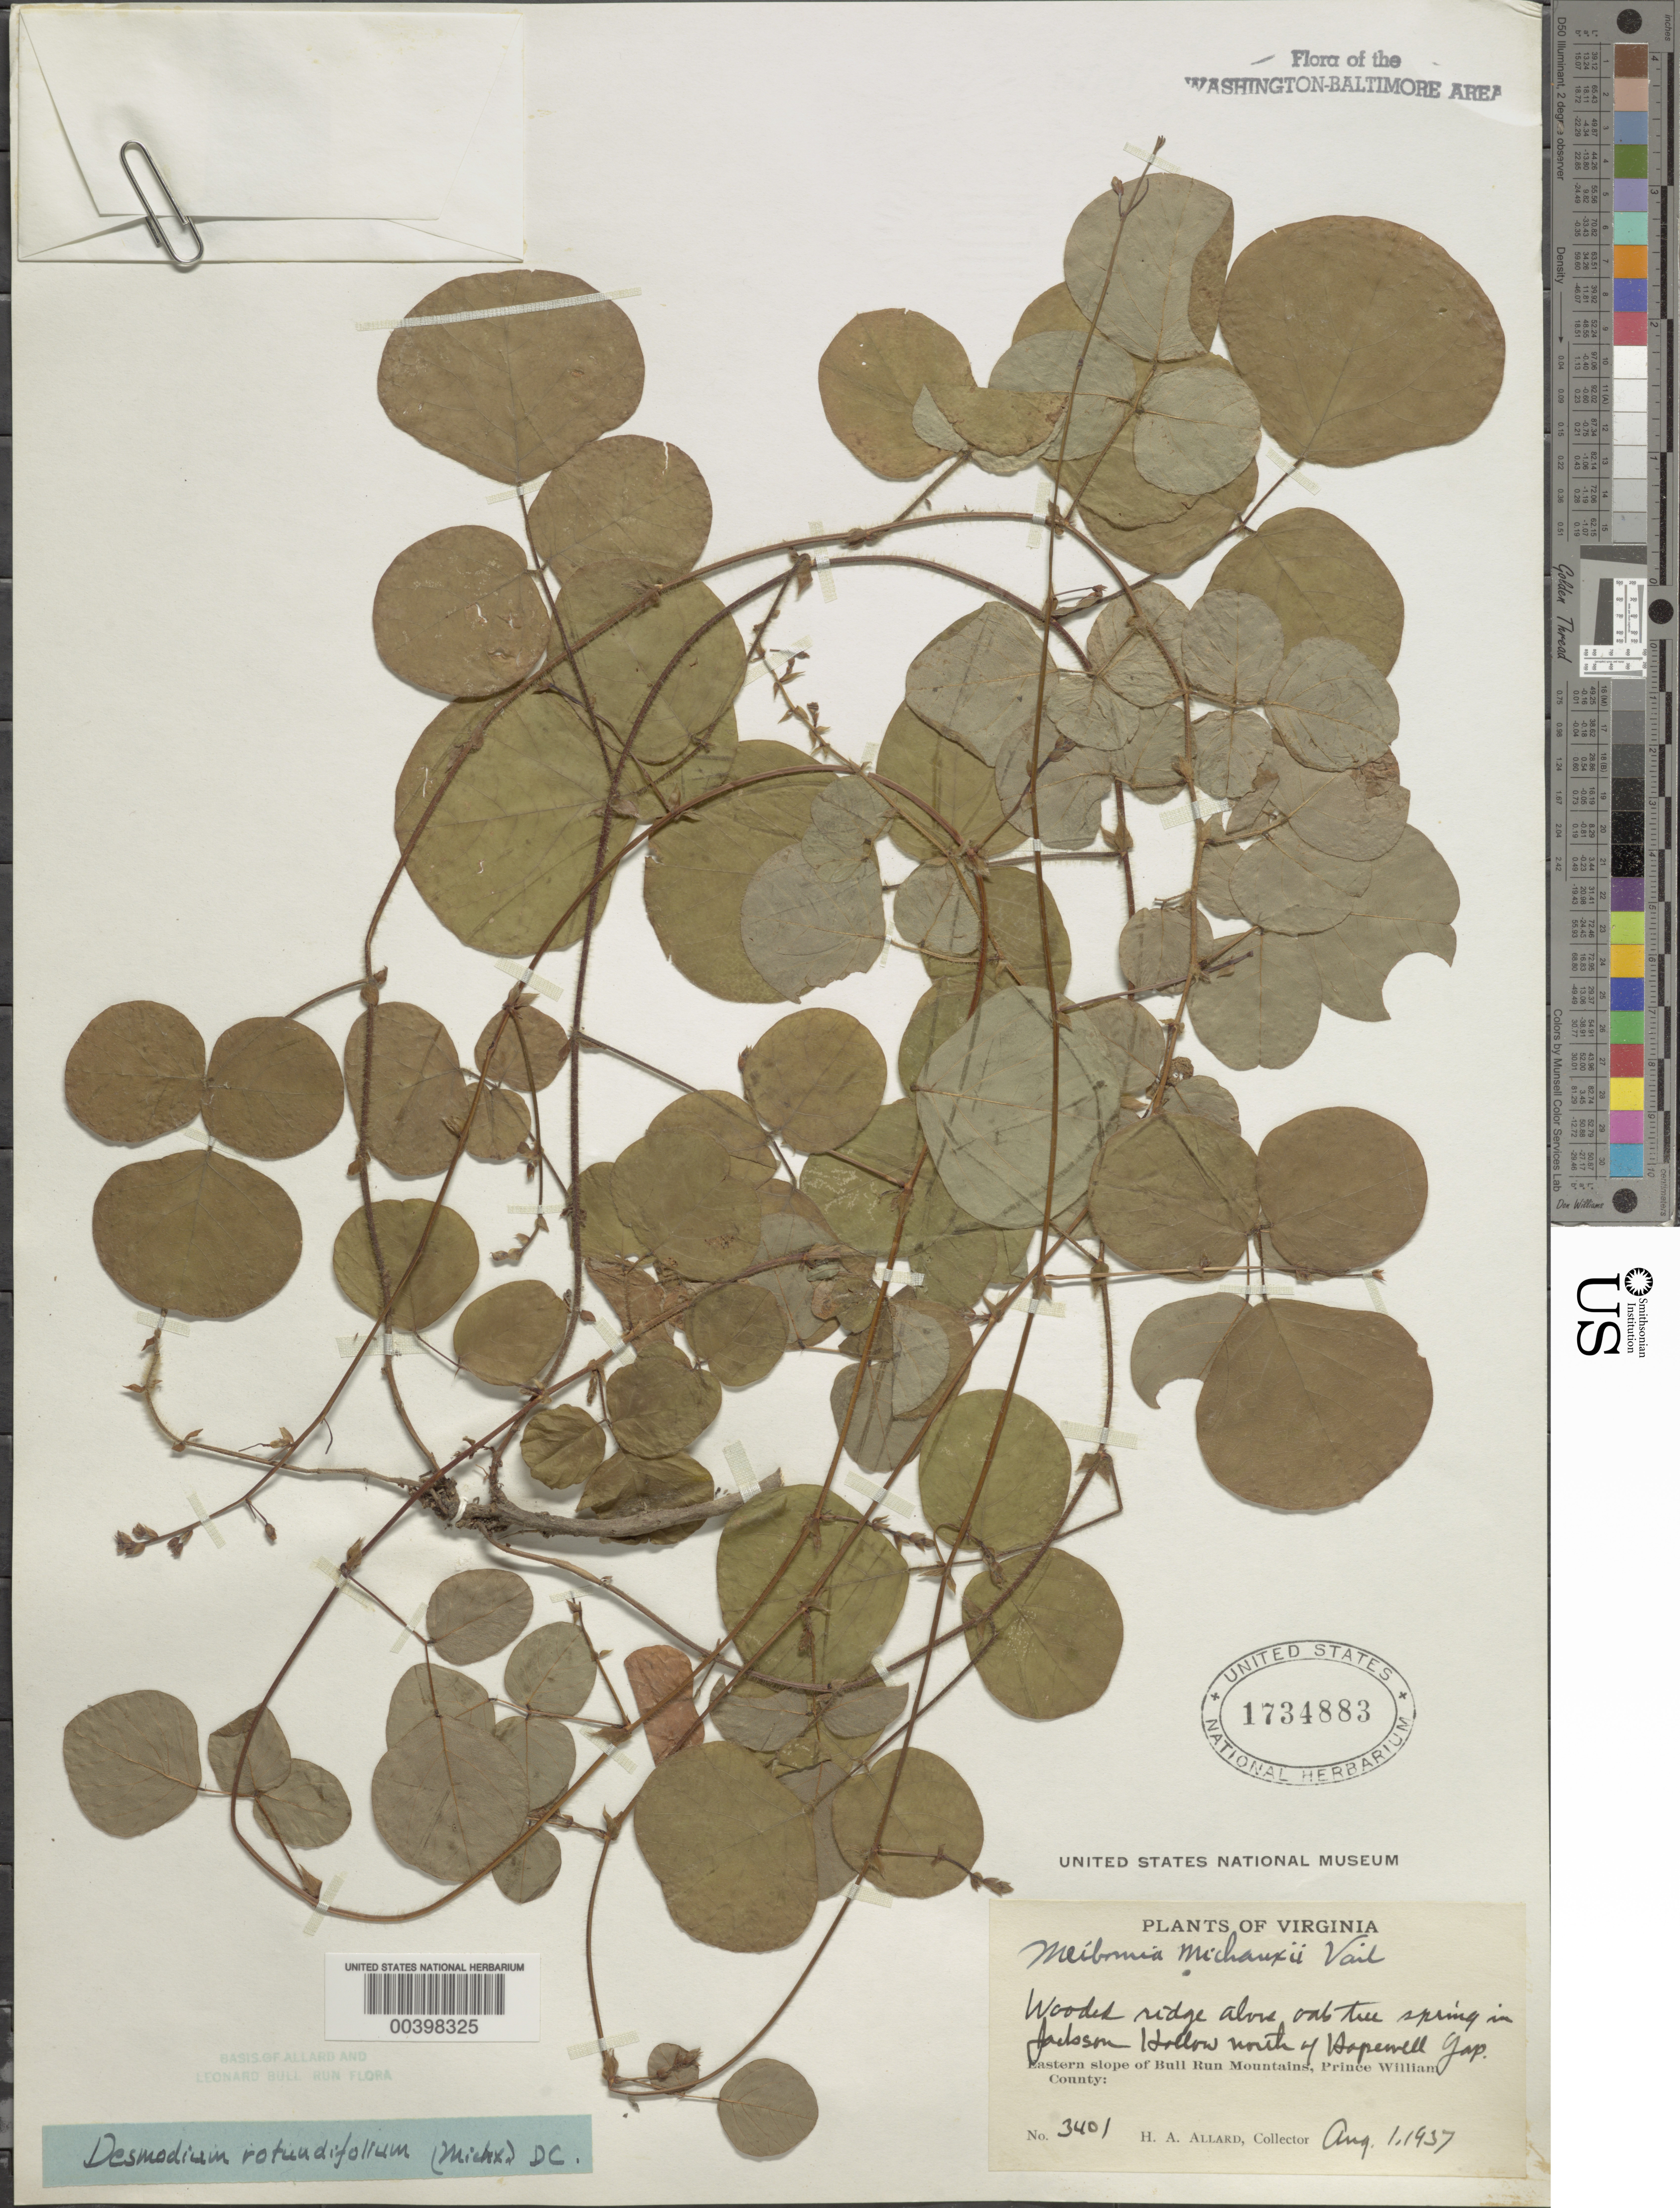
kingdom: Plantae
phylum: Tracheophyta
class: Magnoliopsida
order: Fabales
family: Fabaceae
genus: Desmodium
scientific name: Desmodium rotundifolium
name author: DC.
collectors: H. A. Allard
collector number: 3401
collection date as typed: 01 Aug 1937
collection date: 1937-08-01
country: United States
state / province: Virginia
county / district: Prince William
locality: Jackson Hollow, north of Hopewell Gap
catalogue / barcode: US 1734883